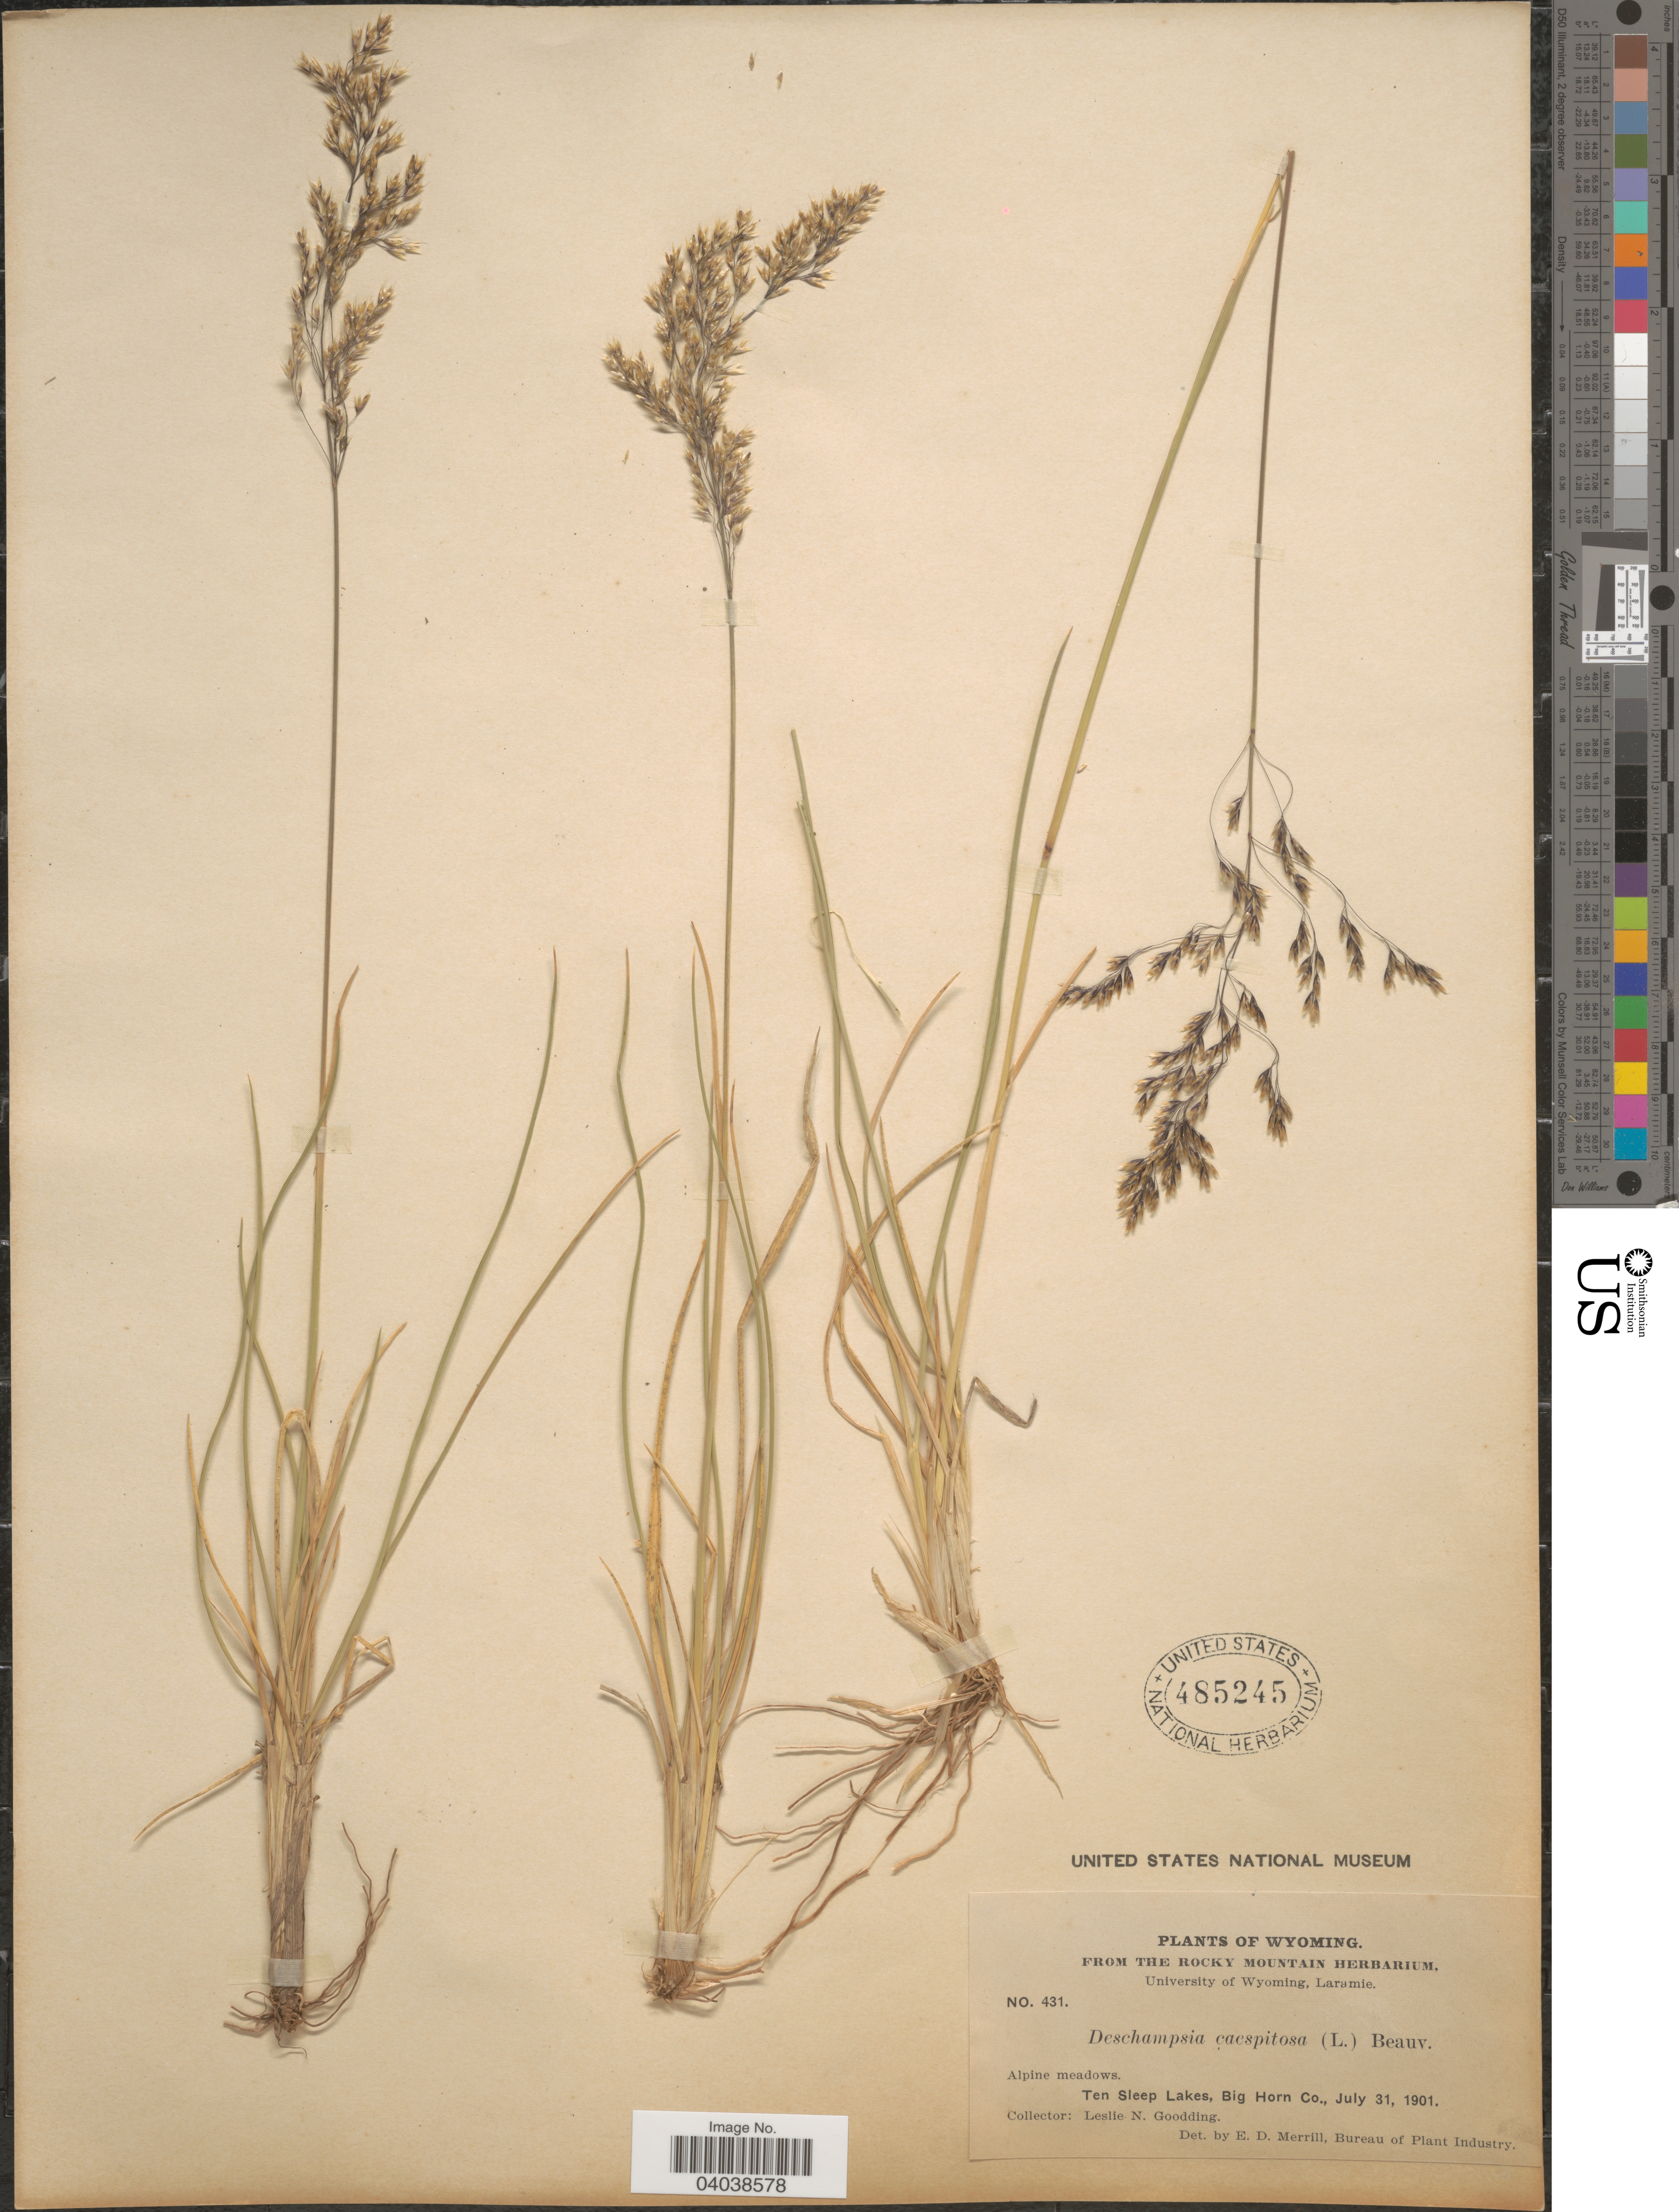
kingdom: Plantae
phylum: Tracheophyta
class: Liliopsida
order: Poales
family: Poaceae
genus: Deschampsia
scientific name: Deschampsia cespitosa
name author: (L.) P. Beauv.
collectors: L. N. Goodding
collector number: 431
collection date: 1901-07-31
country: United States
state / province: Wyoming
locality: Ten Sleep Lakes, Big Horn Co.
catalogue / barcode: US 485245